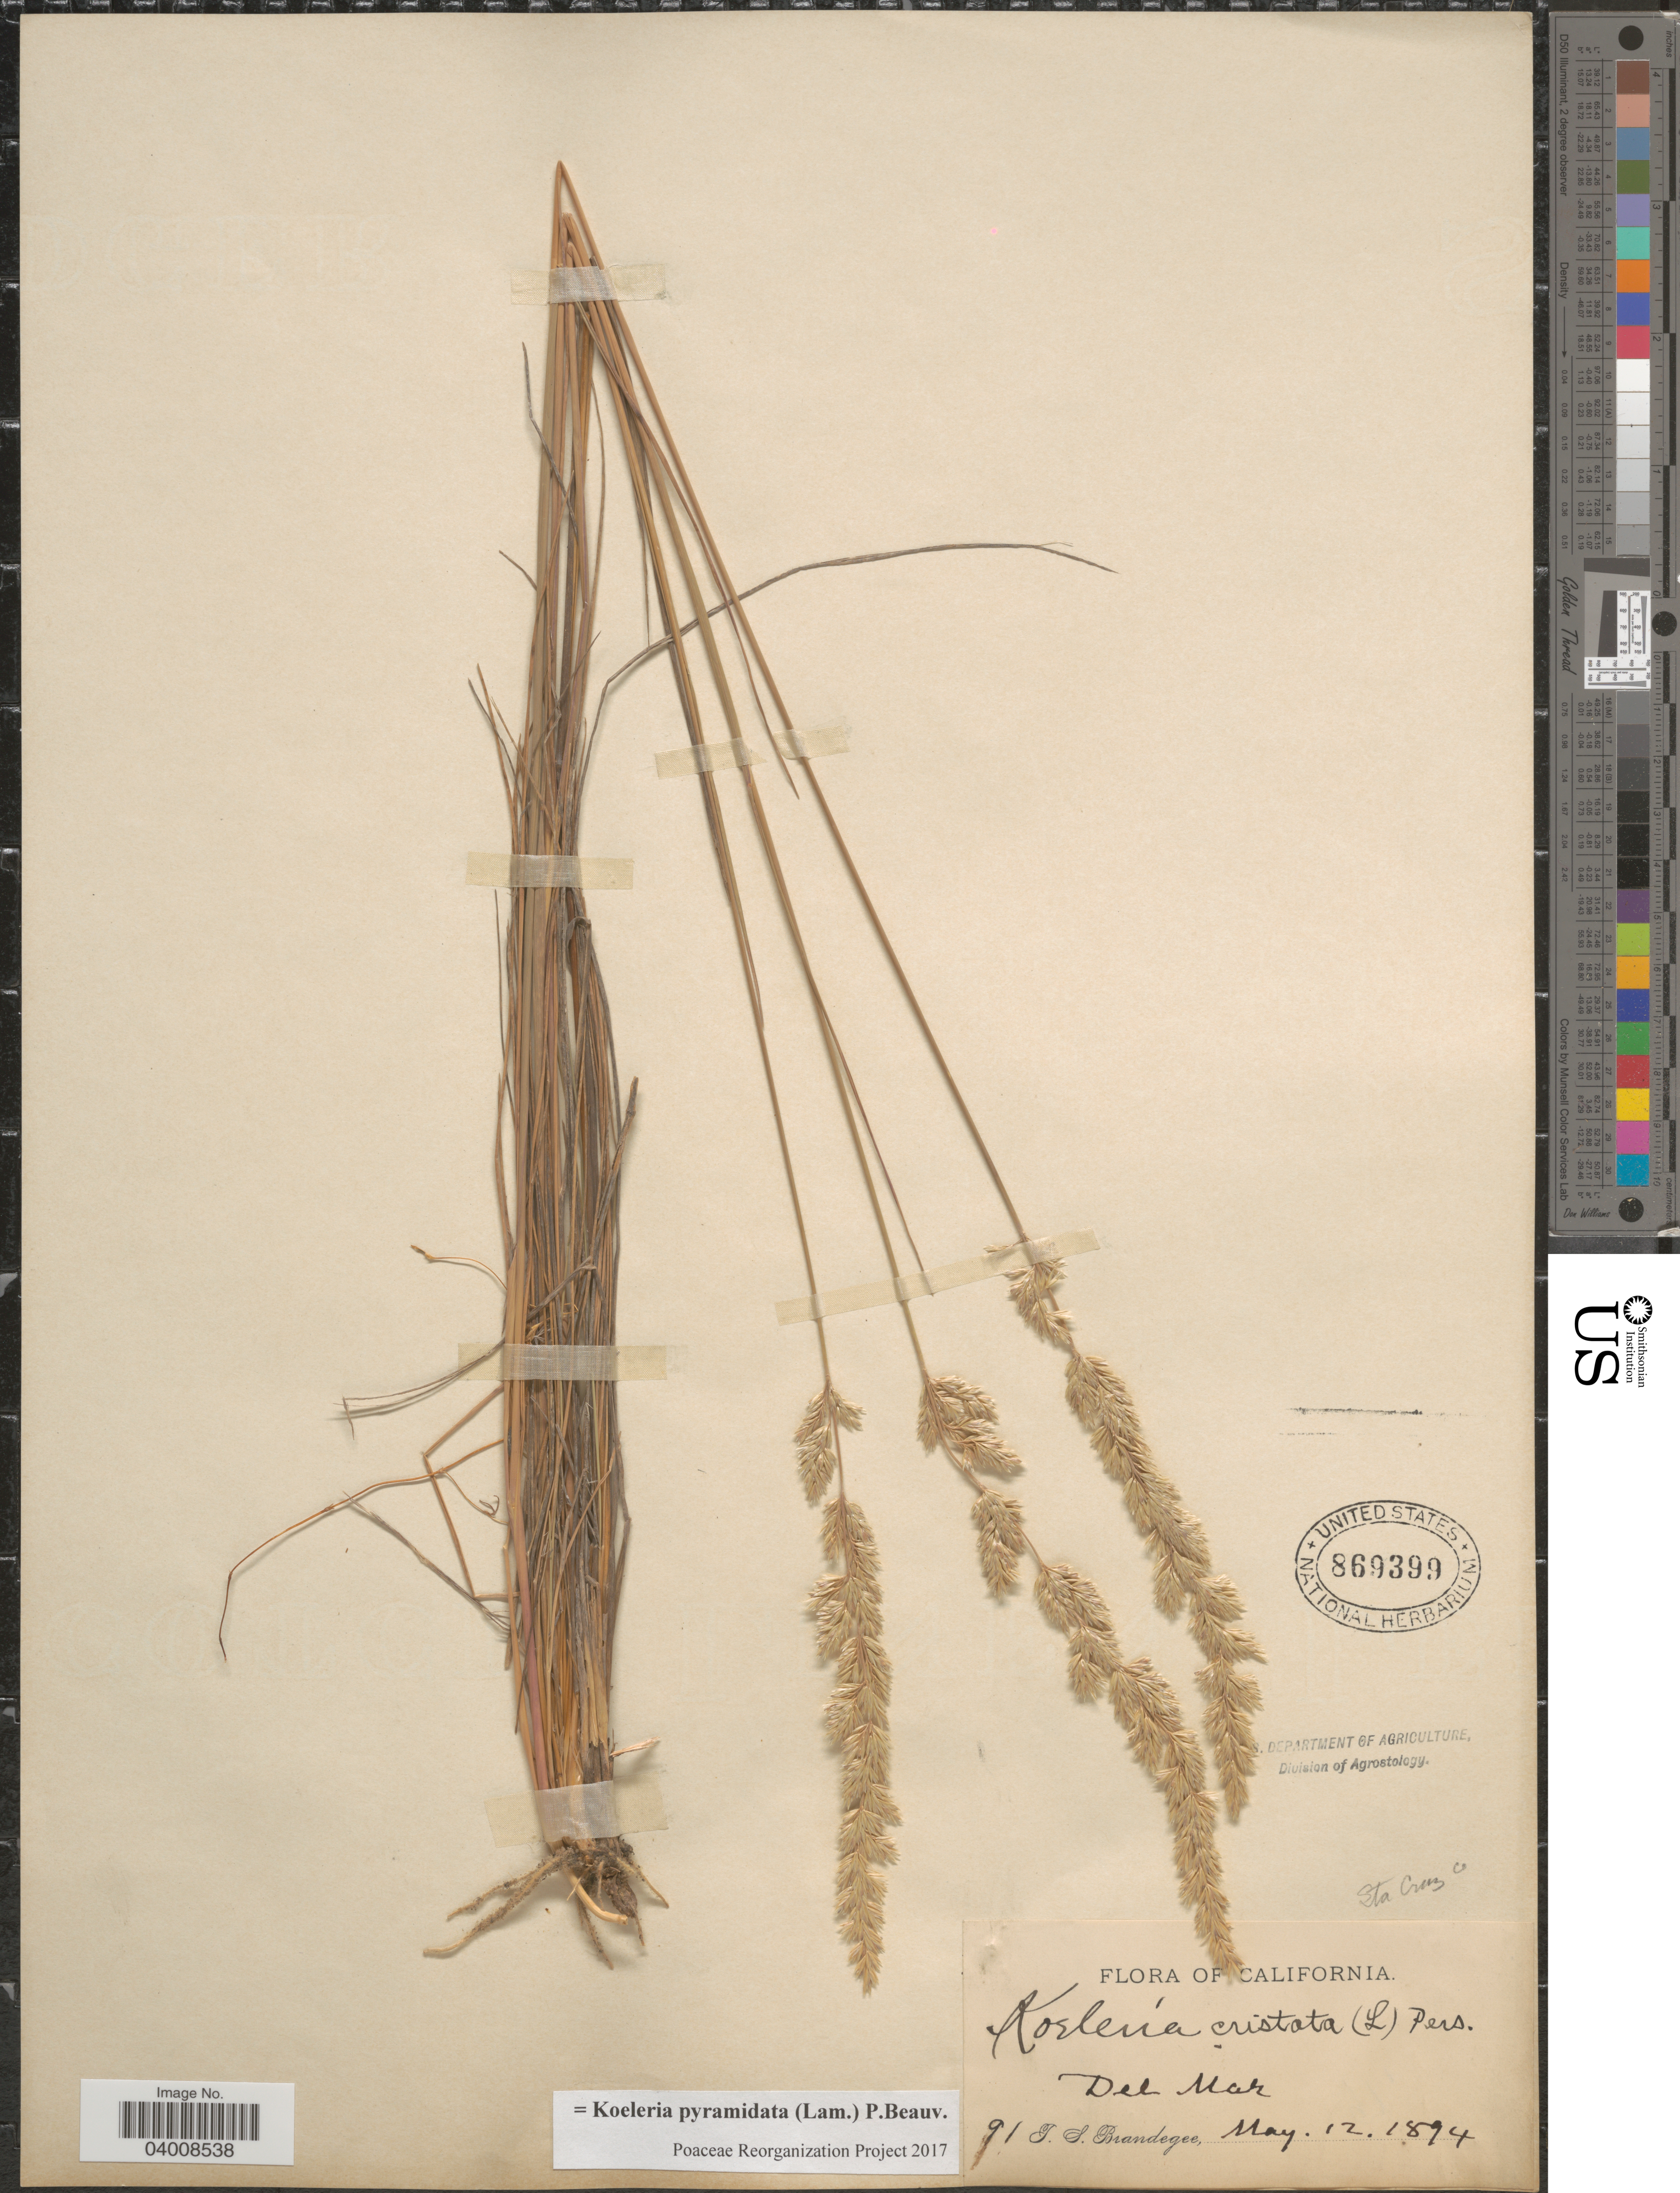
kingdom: Plantae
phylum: Tracheophyta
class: Liliopsida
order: Poales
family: Poaceae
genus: Koeleria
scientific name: Koeleria pyramidata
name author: (Lam.) P. Beauv.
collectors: T. S. Brandegee (herbarium)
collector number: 91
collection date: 1894-05-12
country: United States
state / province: California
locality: Del Mar. Sta Cruz Co.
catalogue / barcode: US 869399